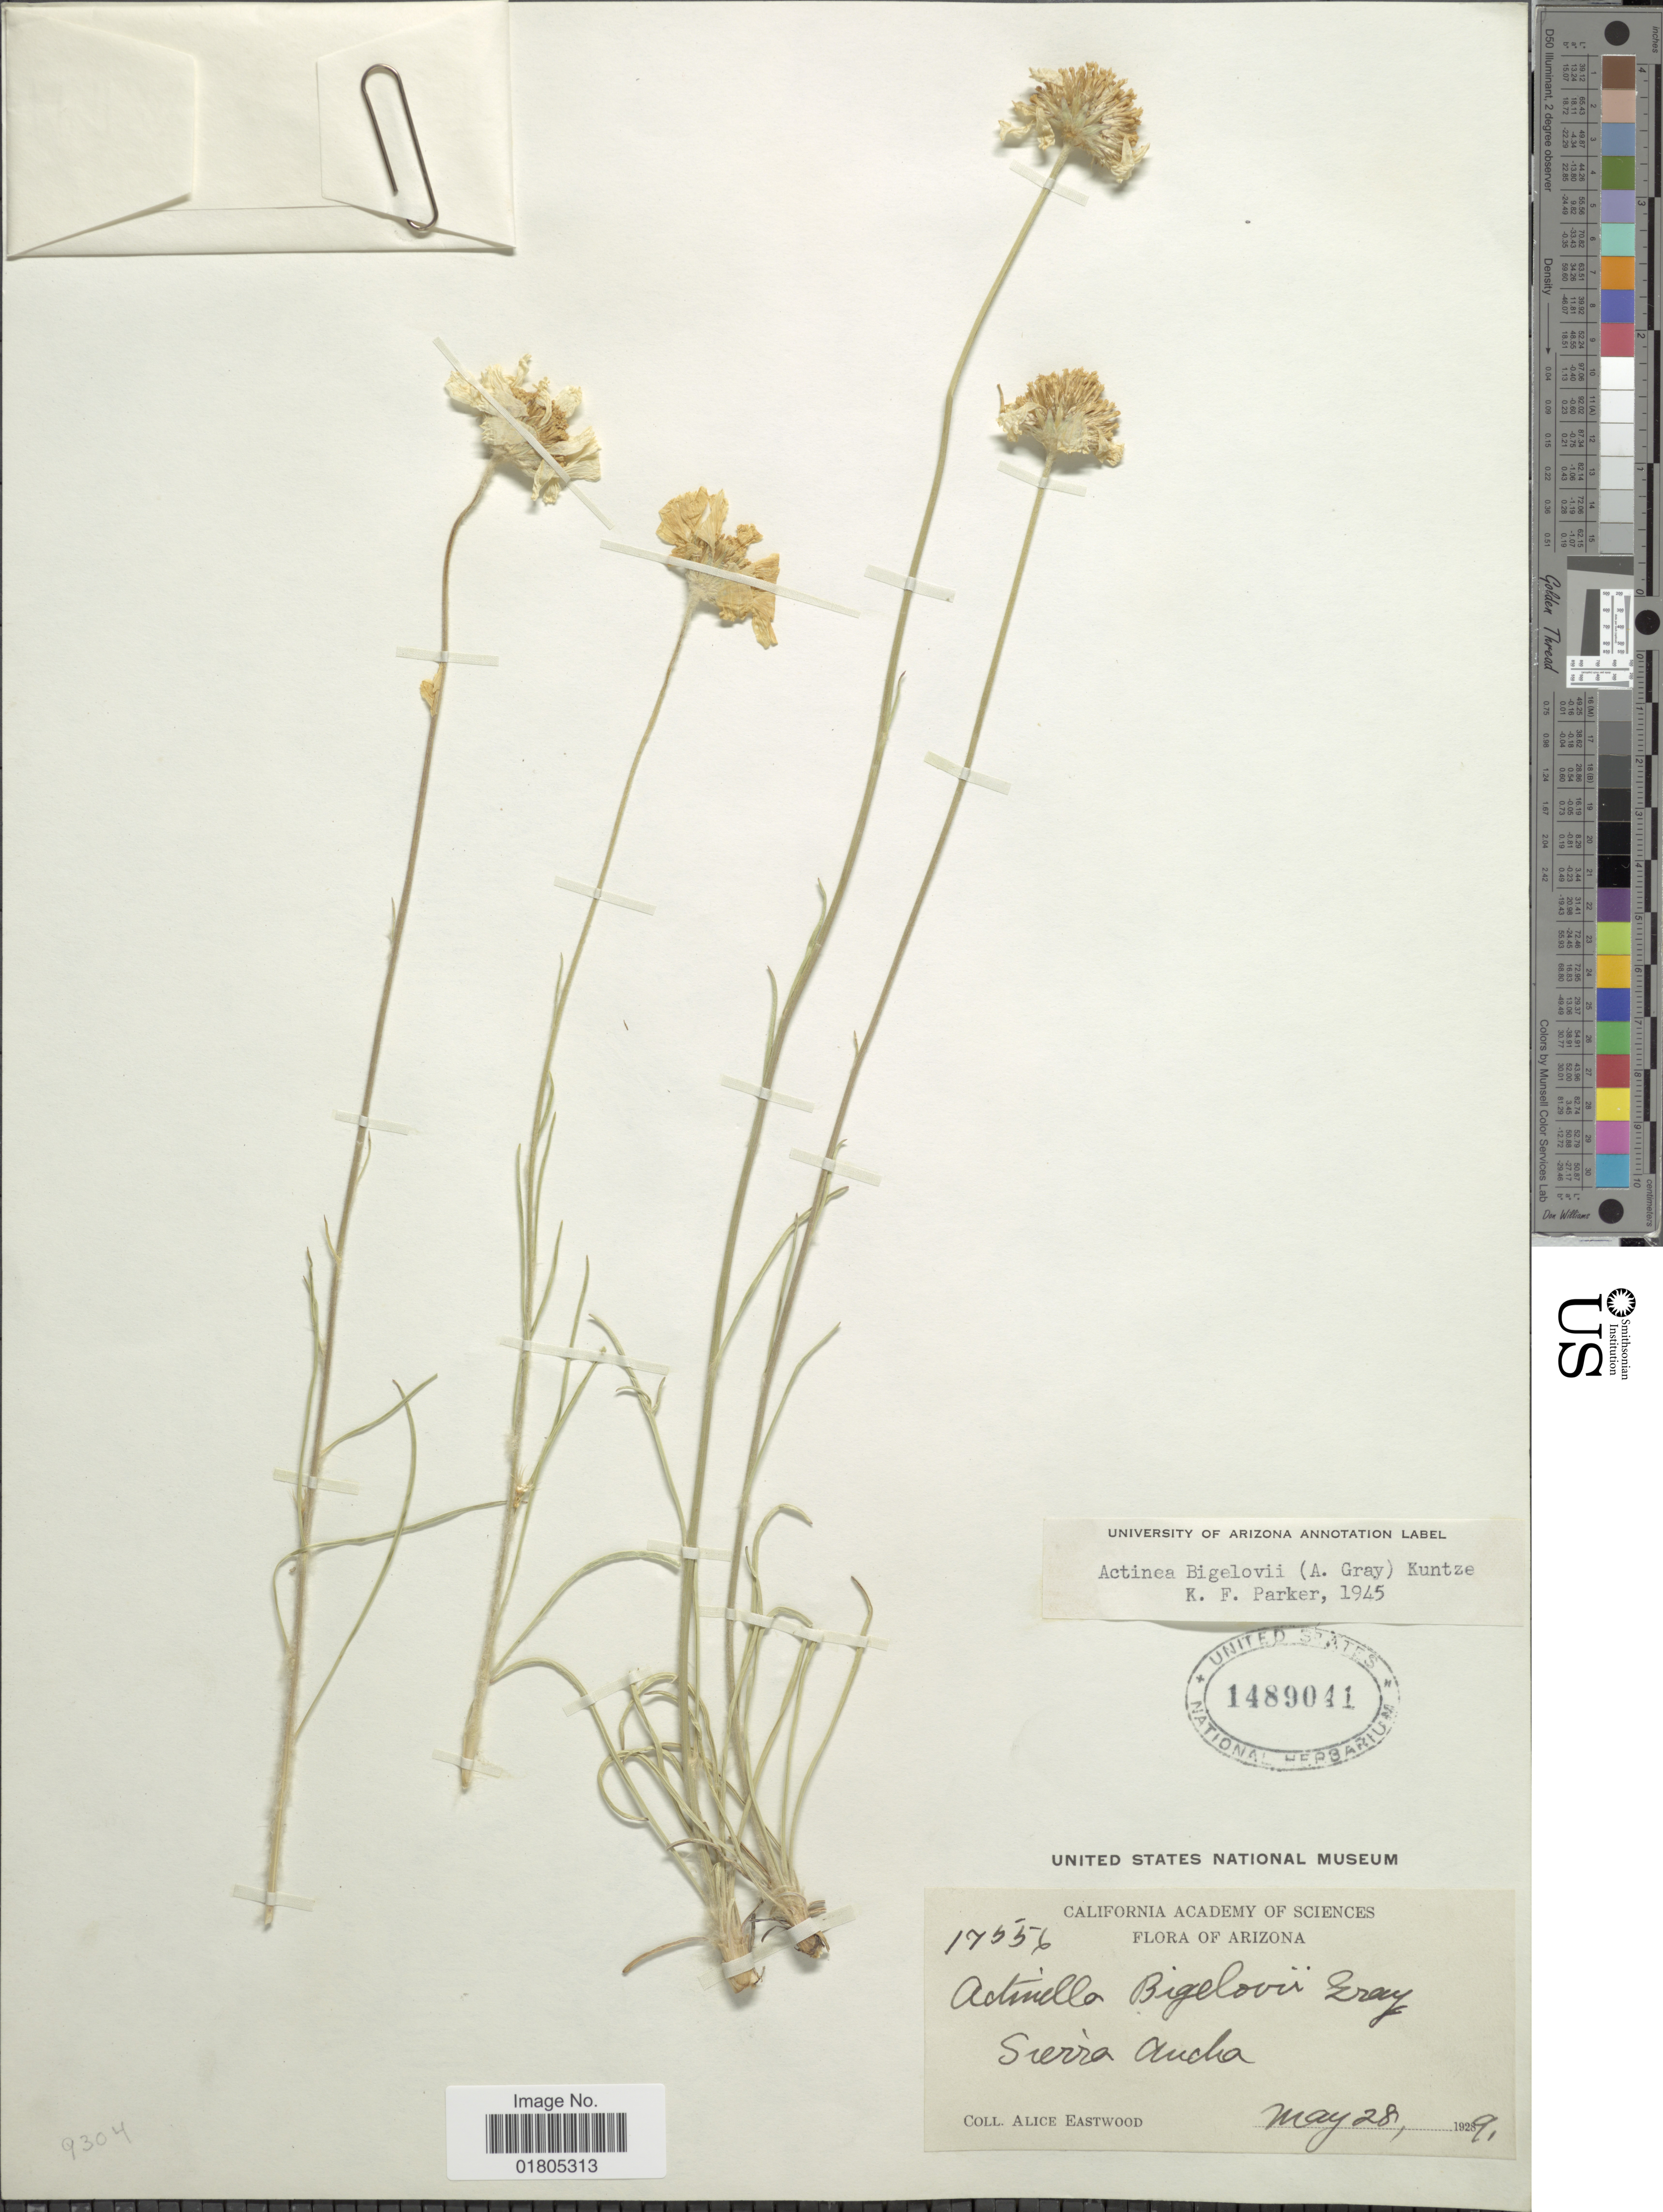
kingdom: Plantae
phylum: Tracheophyta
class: Magnoliopsida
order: Asterales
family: Asteraceae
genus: Actinea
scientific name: Actinea bigelovii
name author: (A. Gray) Kuntze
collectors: A. Eastwood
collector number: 17556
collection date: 1929-05-28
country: United States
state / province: Arizona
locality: Sierra Ancha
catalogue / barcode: US 1489041